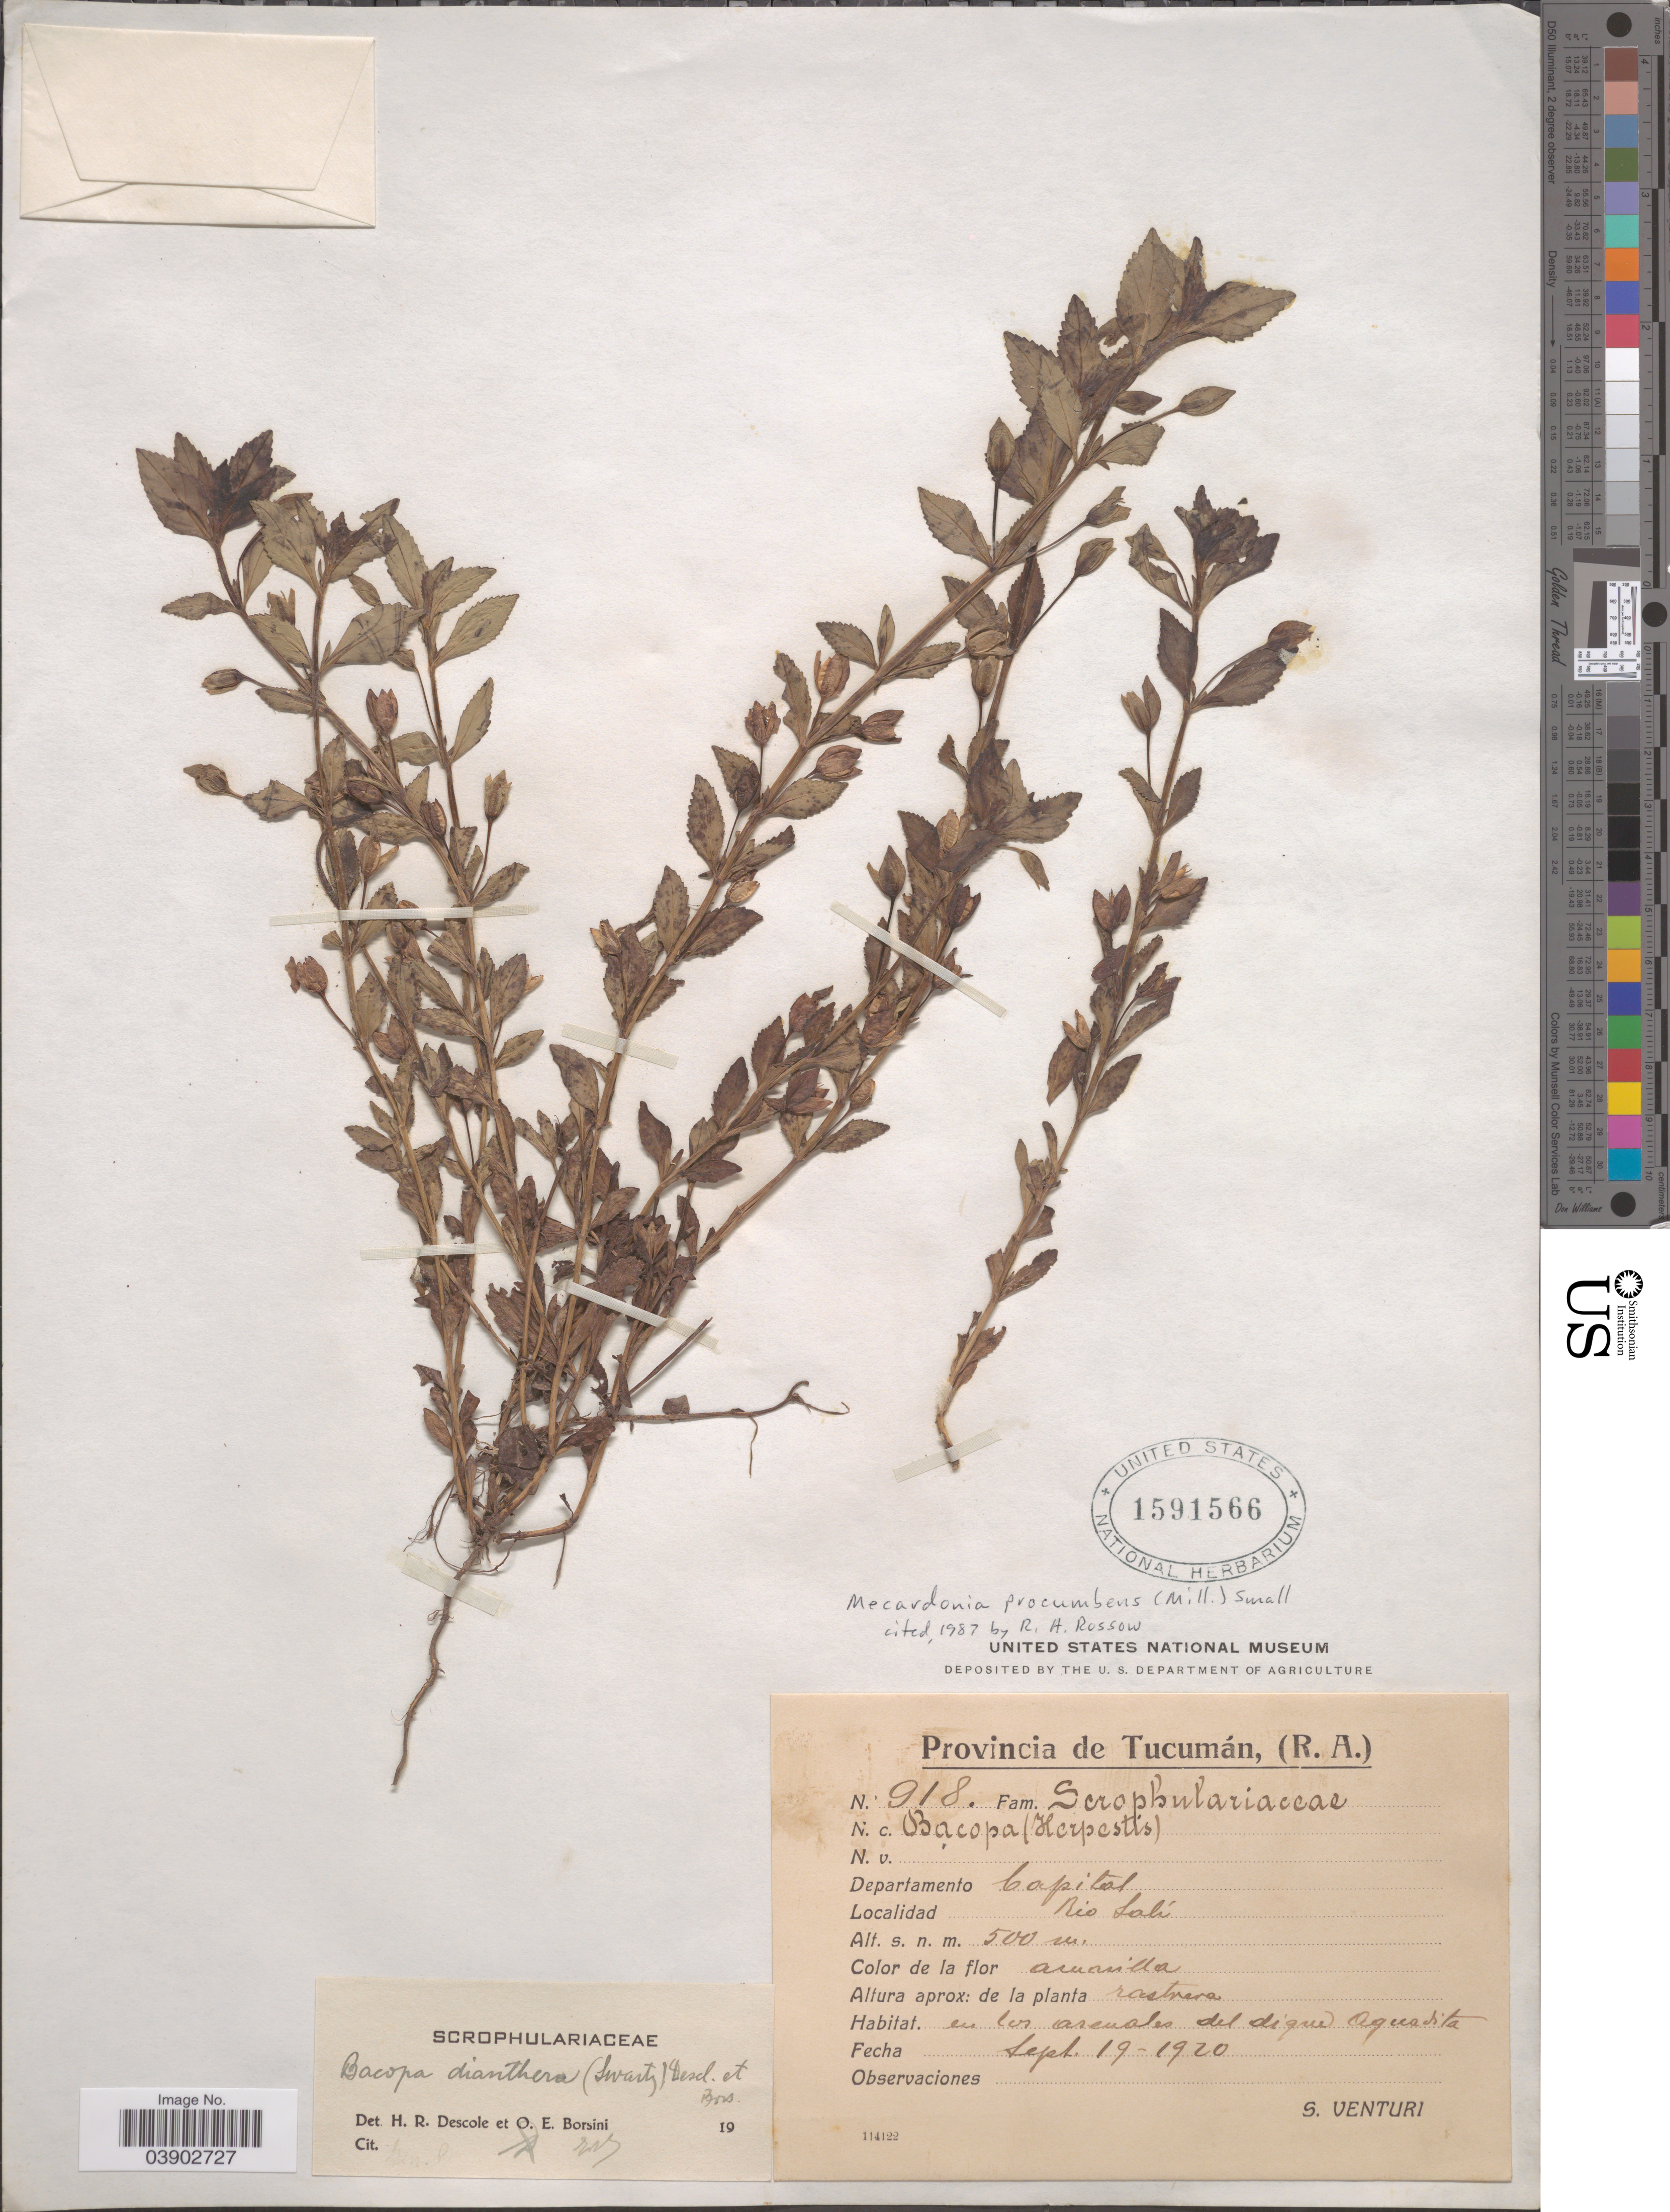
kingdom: Plantae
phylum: Tracheophyta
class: Magnoliopsida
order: Lamiales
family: Plantaginaceae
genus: Mecardonia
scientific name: Mecardonia procumbens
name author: (Mill.) Small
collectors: S. Venturi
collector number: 918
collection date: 1920-09-19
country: Argentina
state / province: Tucuman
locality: Departamento Capital. Rio Salí.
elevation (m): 500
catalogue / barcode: US 1591566